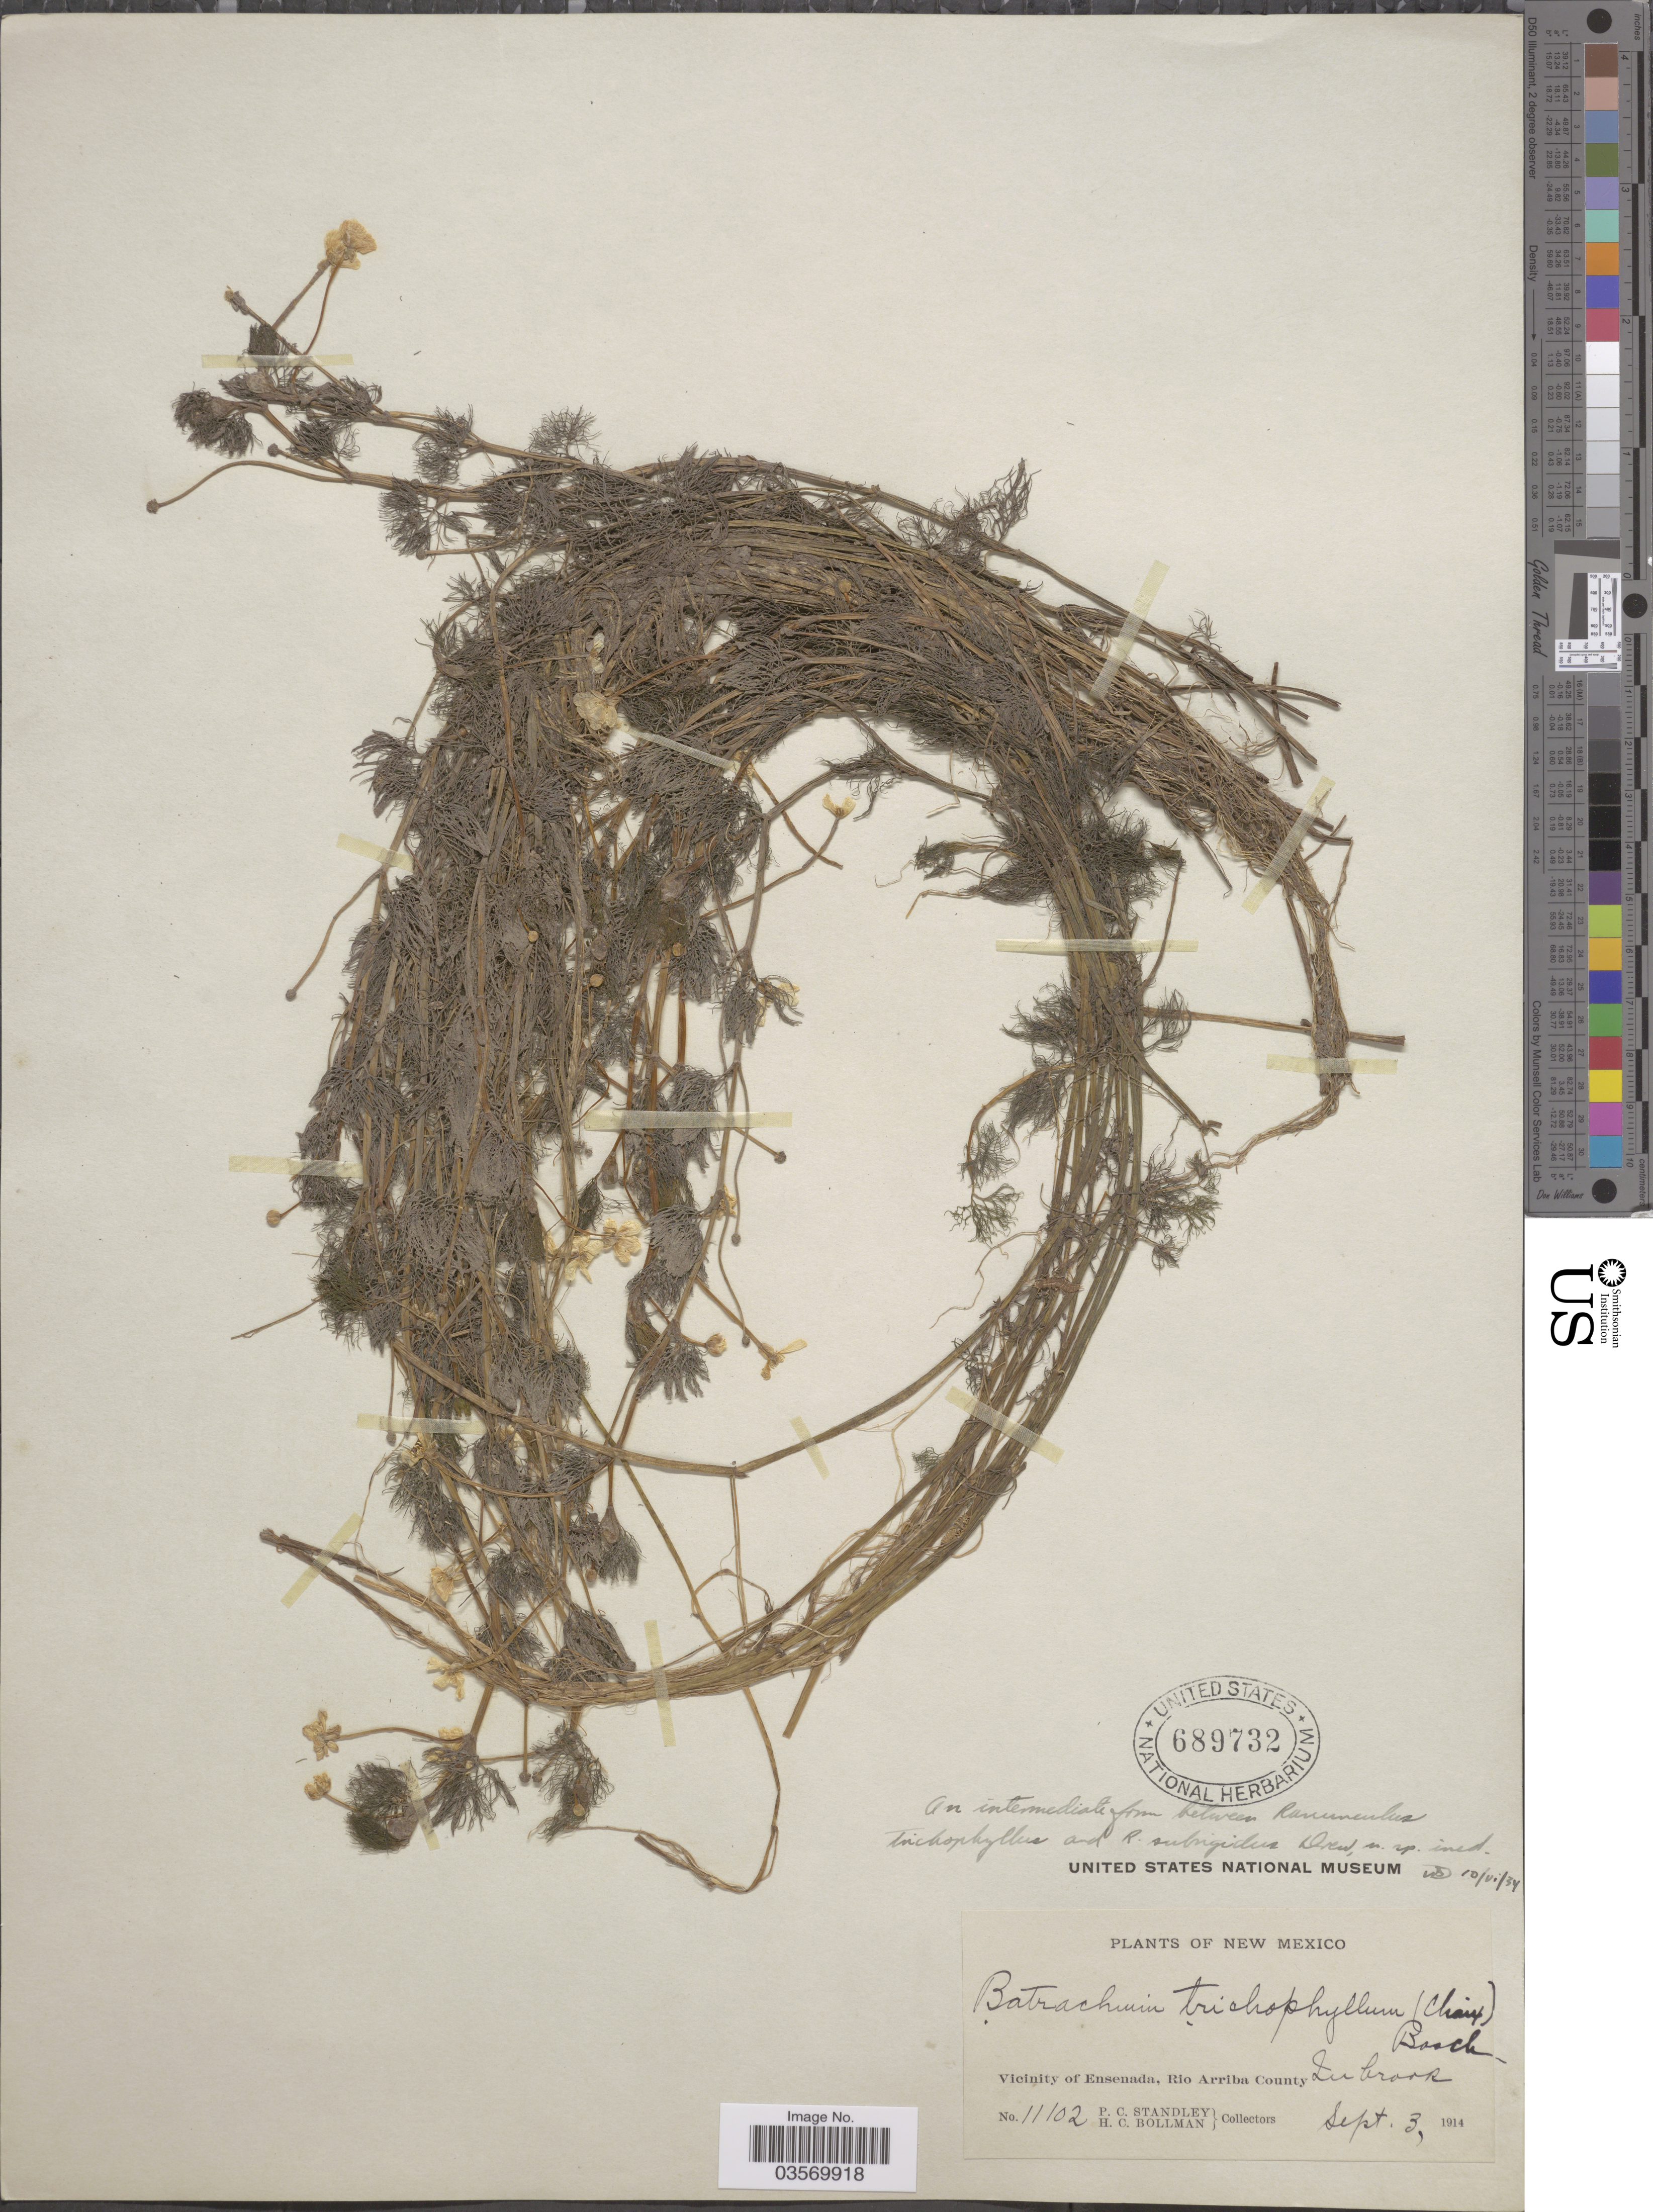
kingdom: Plantae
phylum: Tracheophyta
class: Magnoliopsida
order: Ranunculales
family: Ranunculaceae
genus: Ranunculus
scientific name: Ranunculus trichophyllus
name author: Chaix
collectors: P. C. Standley & H. C. Bollman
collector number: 11102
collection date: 1914-09-03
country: United States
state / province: New Mexico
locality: Vicinity of Ensenada, Rio Arriba County.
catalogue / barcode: US 689732